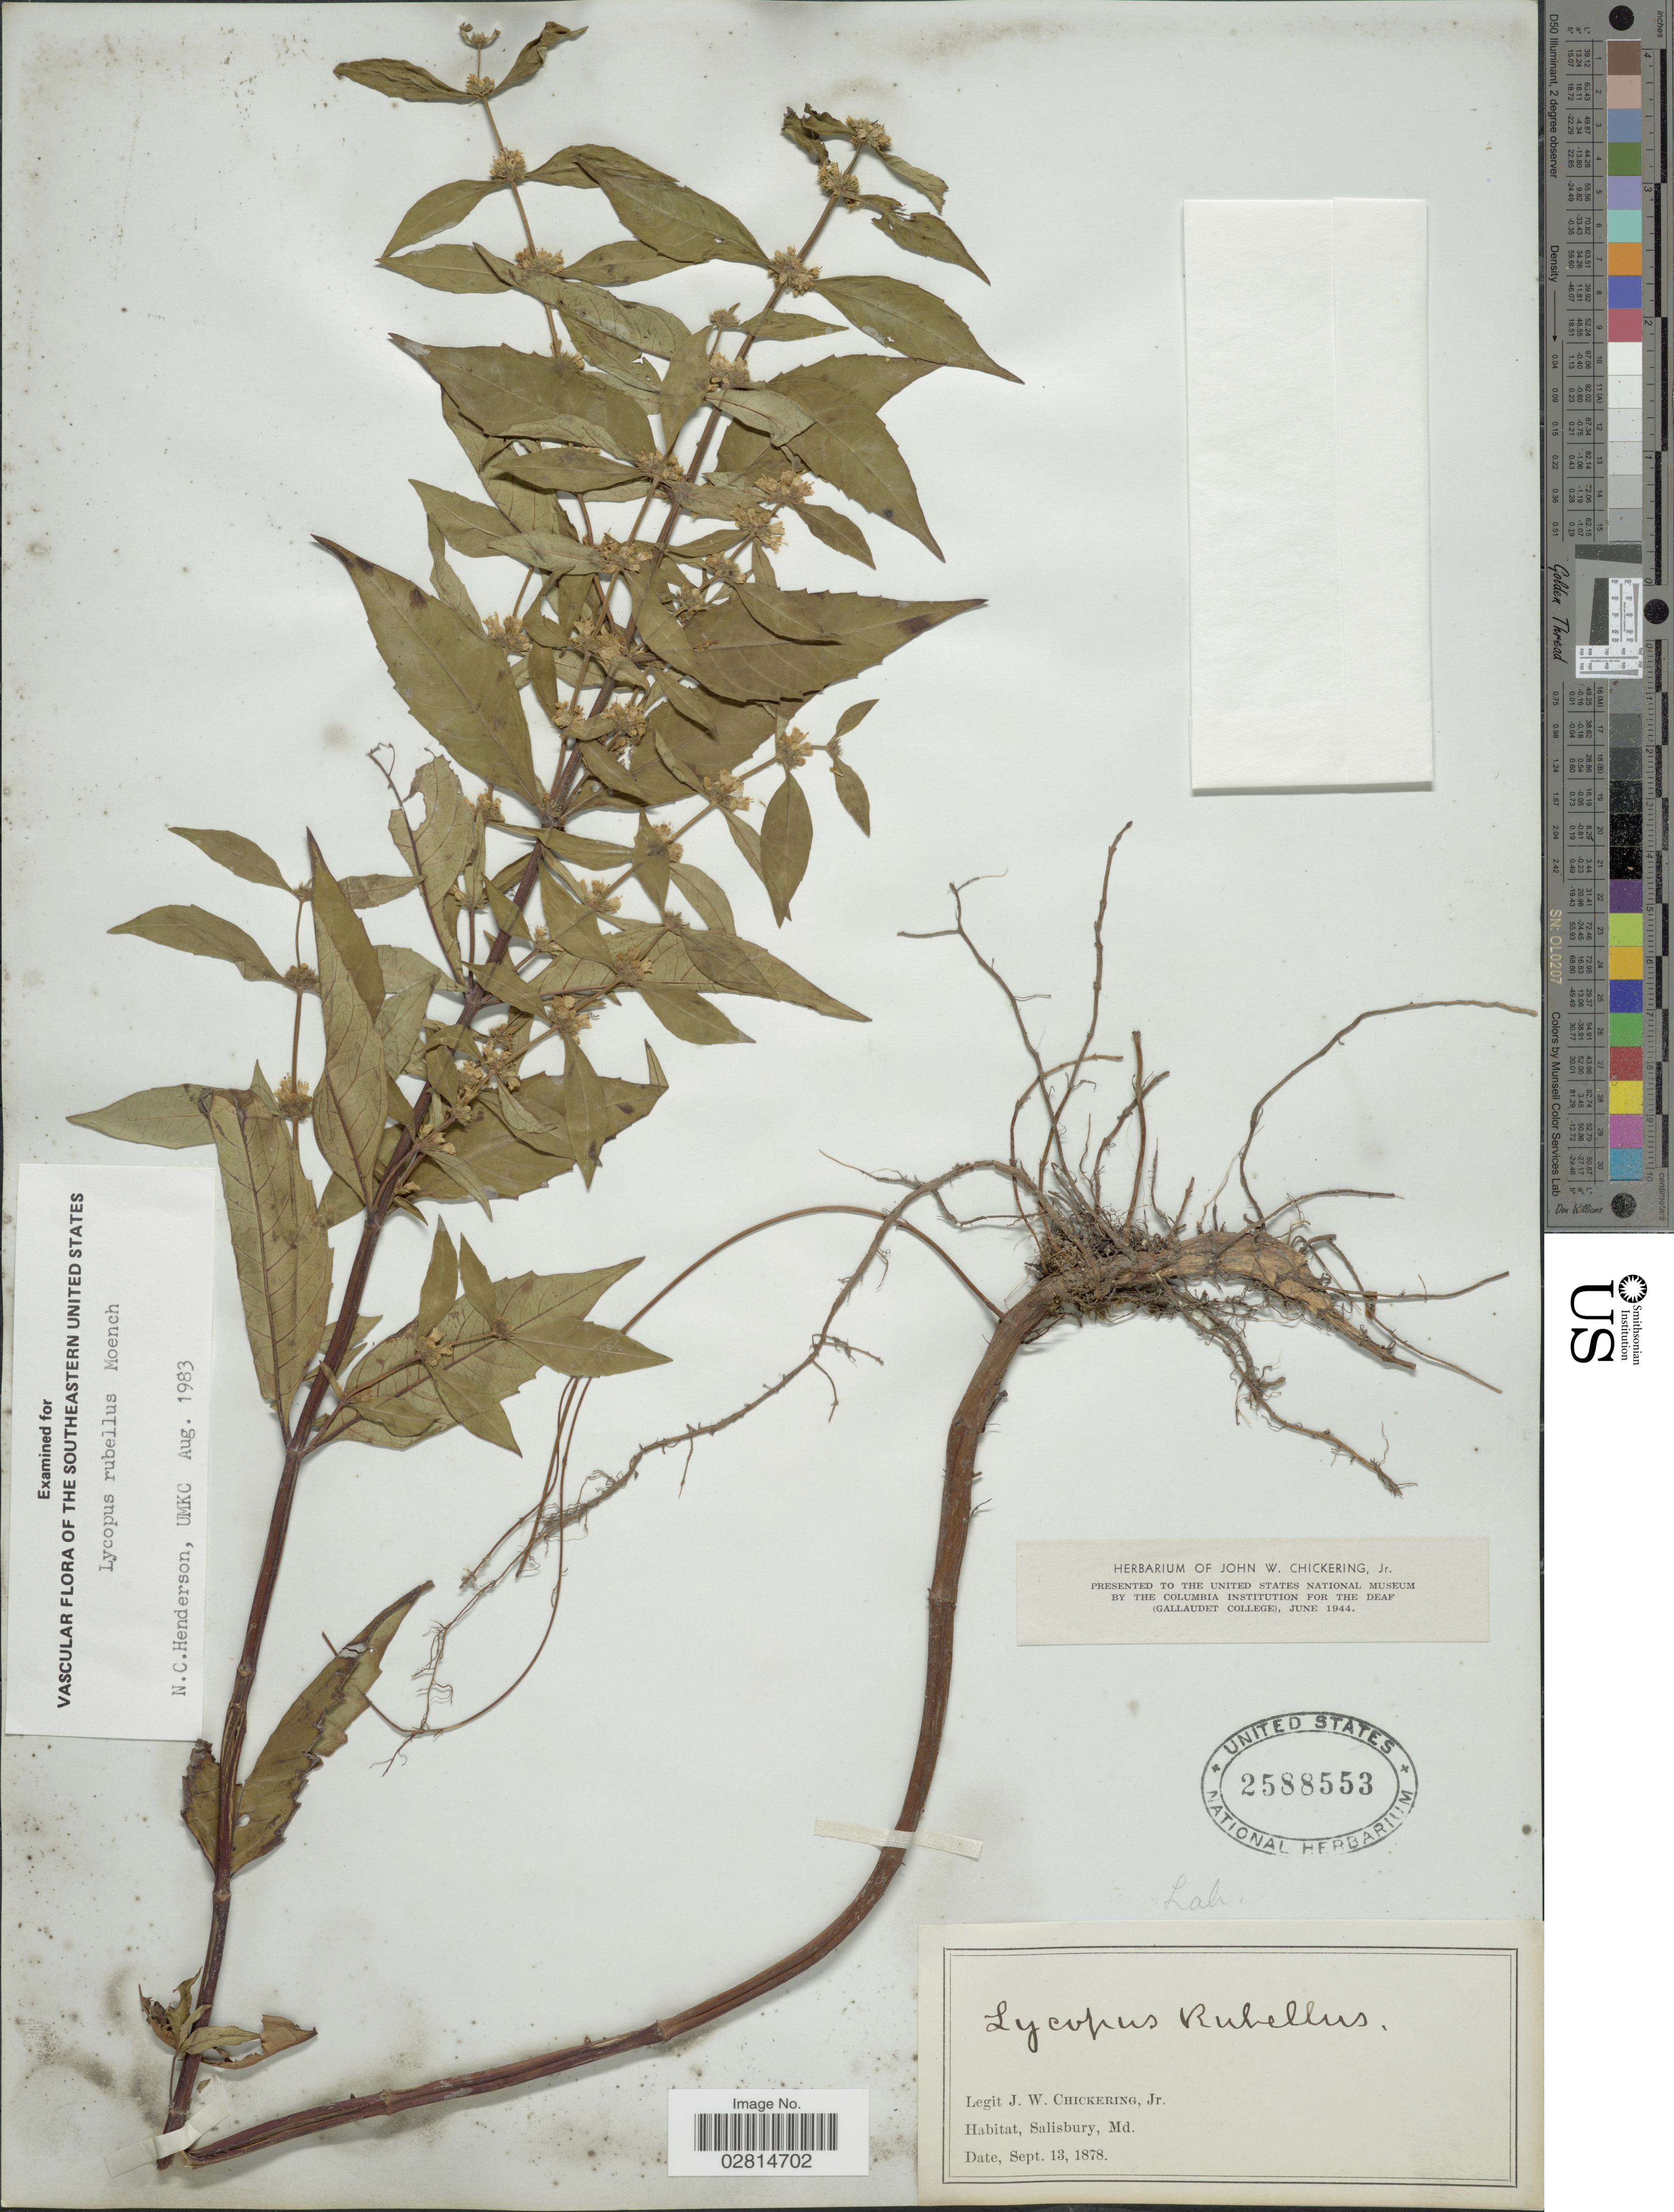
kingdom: Plantae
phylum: Tracheophyta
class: Magnoliopsida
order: Lamiales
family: Lamiaceae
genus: Lycopus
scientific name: Lycopus rubellus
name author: Moench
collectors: J. W. Chickering Jr.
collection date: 1878-09-13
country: United States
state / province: Maryland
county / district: Wicomico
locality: Salisbury.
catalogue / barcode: US 2588553